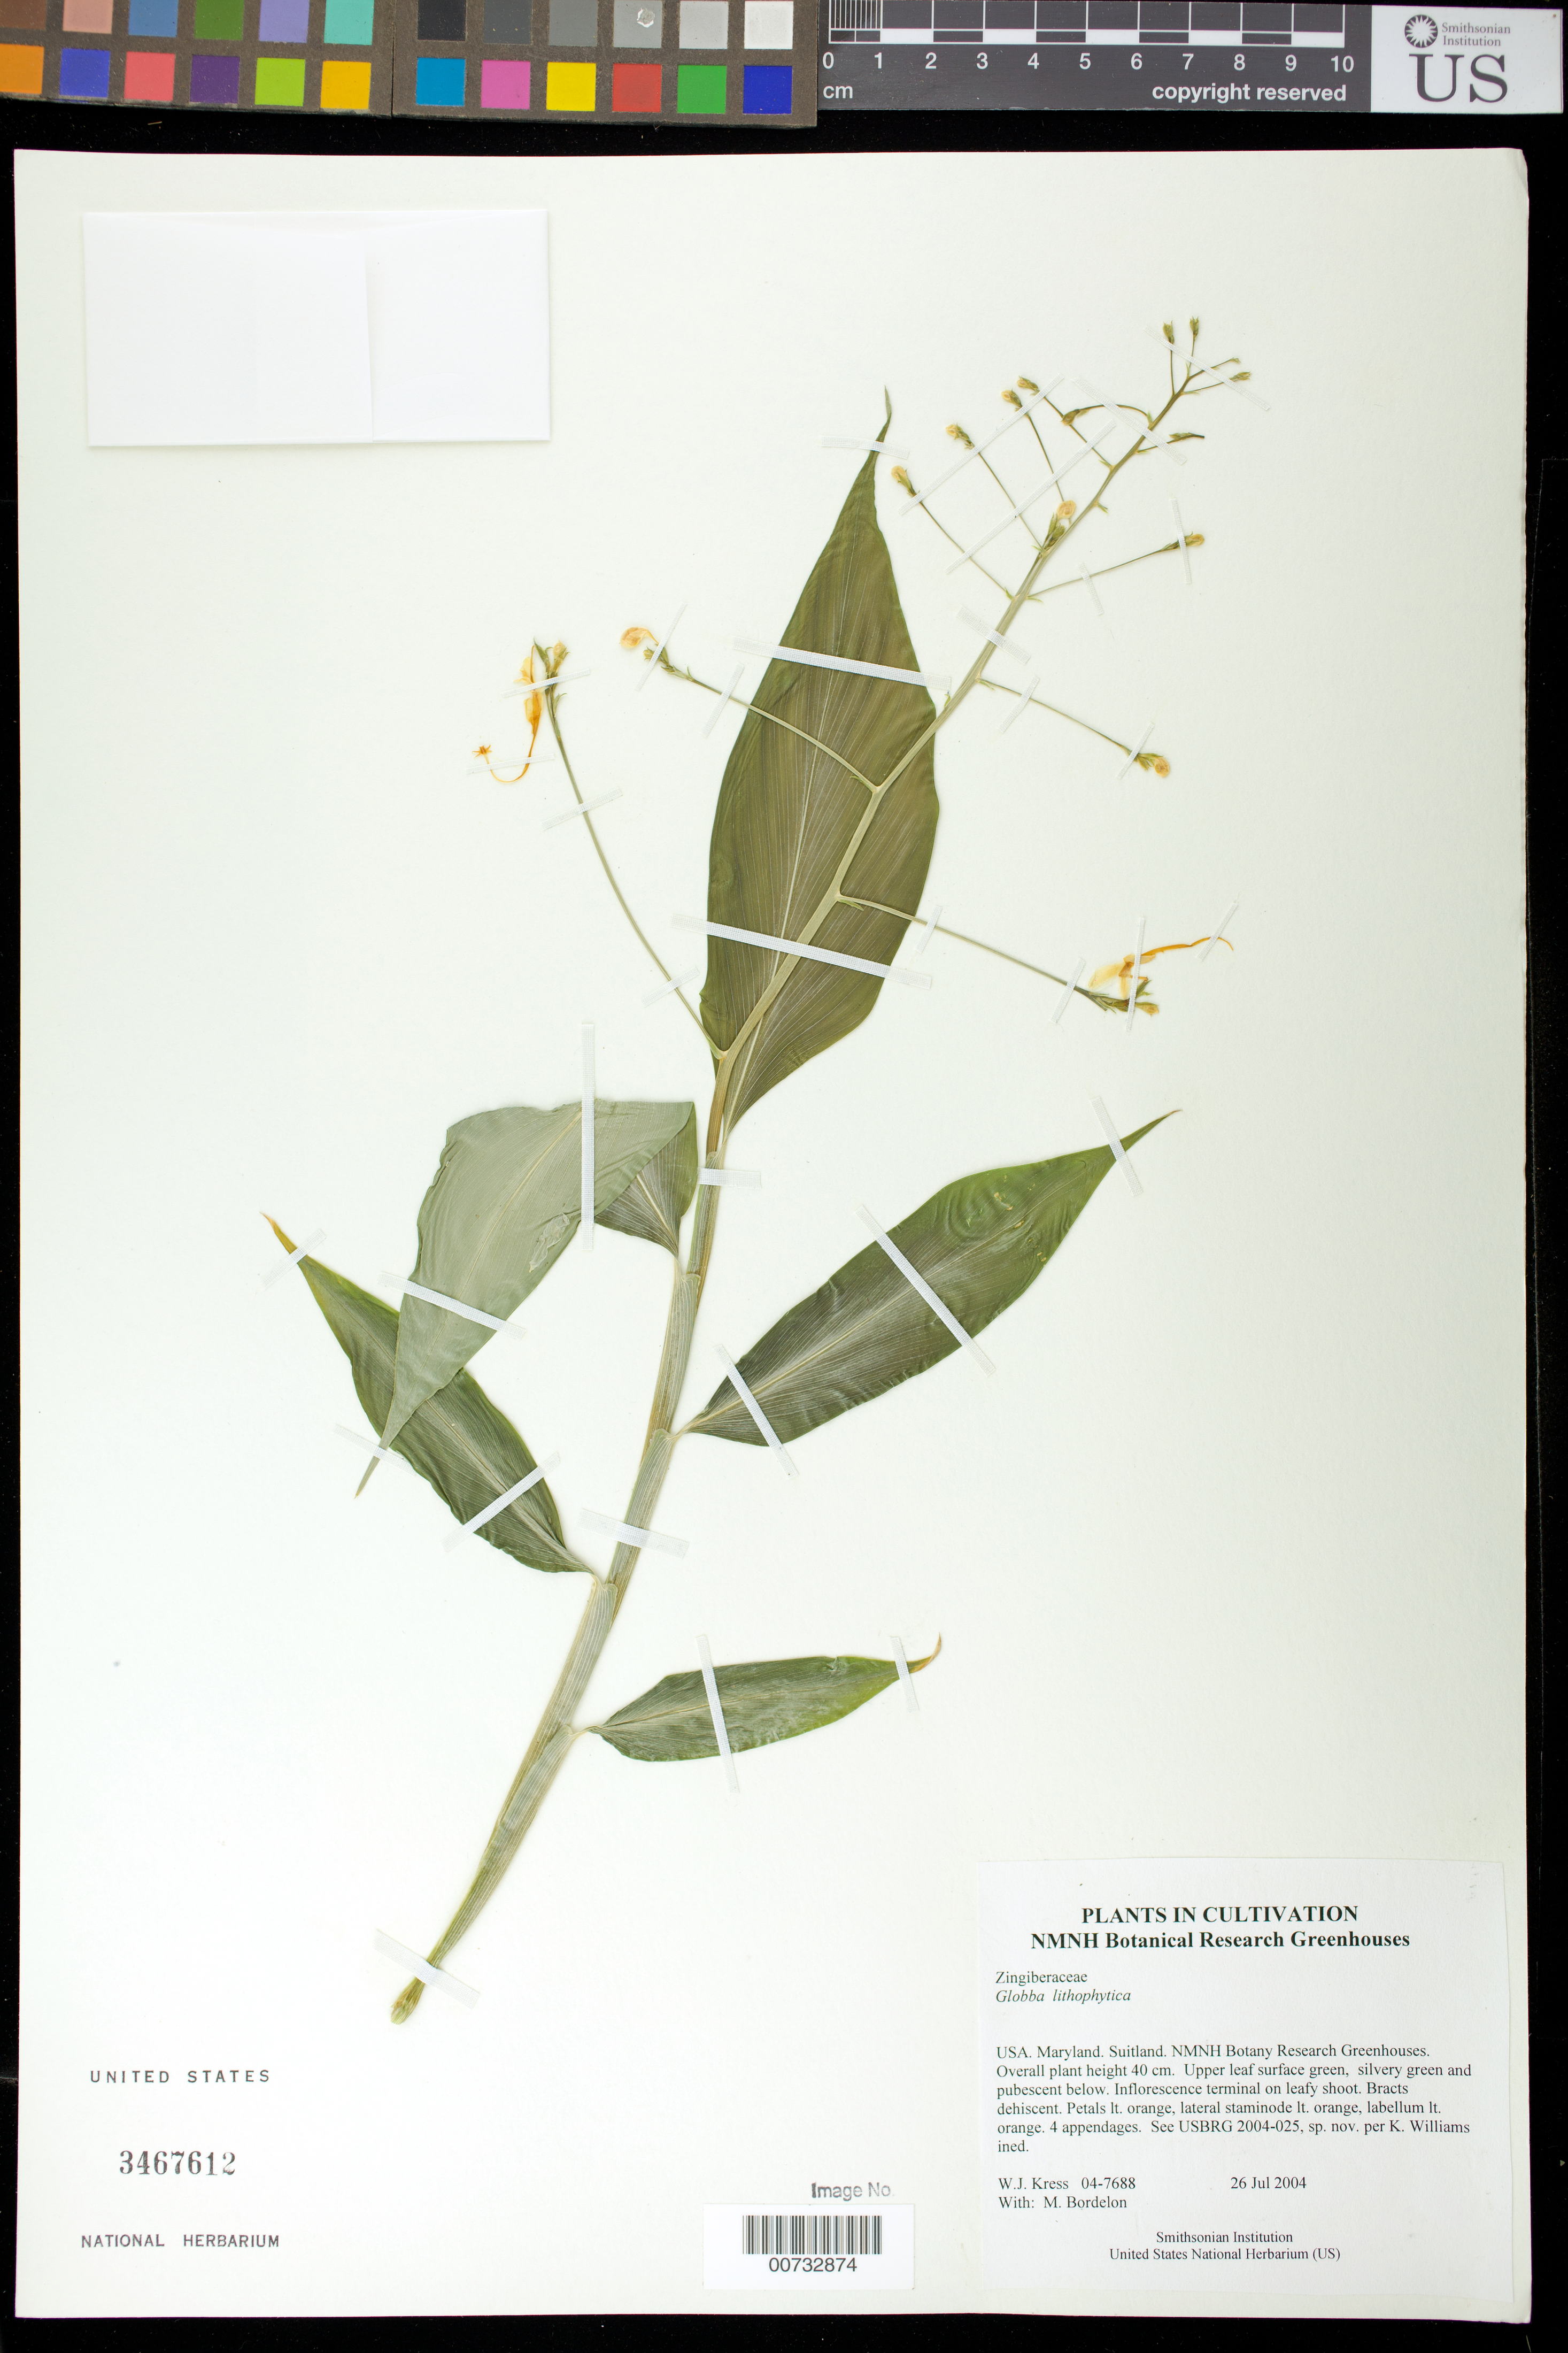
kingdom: Plantae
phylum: Tracheophyta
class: Liliopsida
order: Zingiberales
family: Zingiberaceae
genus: Globba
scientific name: Globba lithophytica (greenhouse name)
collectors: W. J. Kress & M. Bordelon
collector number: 04-7688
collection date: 2004-07-26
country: United States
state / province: Maryland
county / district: Prince George's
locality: NMNH Botany Research Greenhouses. Suitland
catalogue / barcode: US 3467612